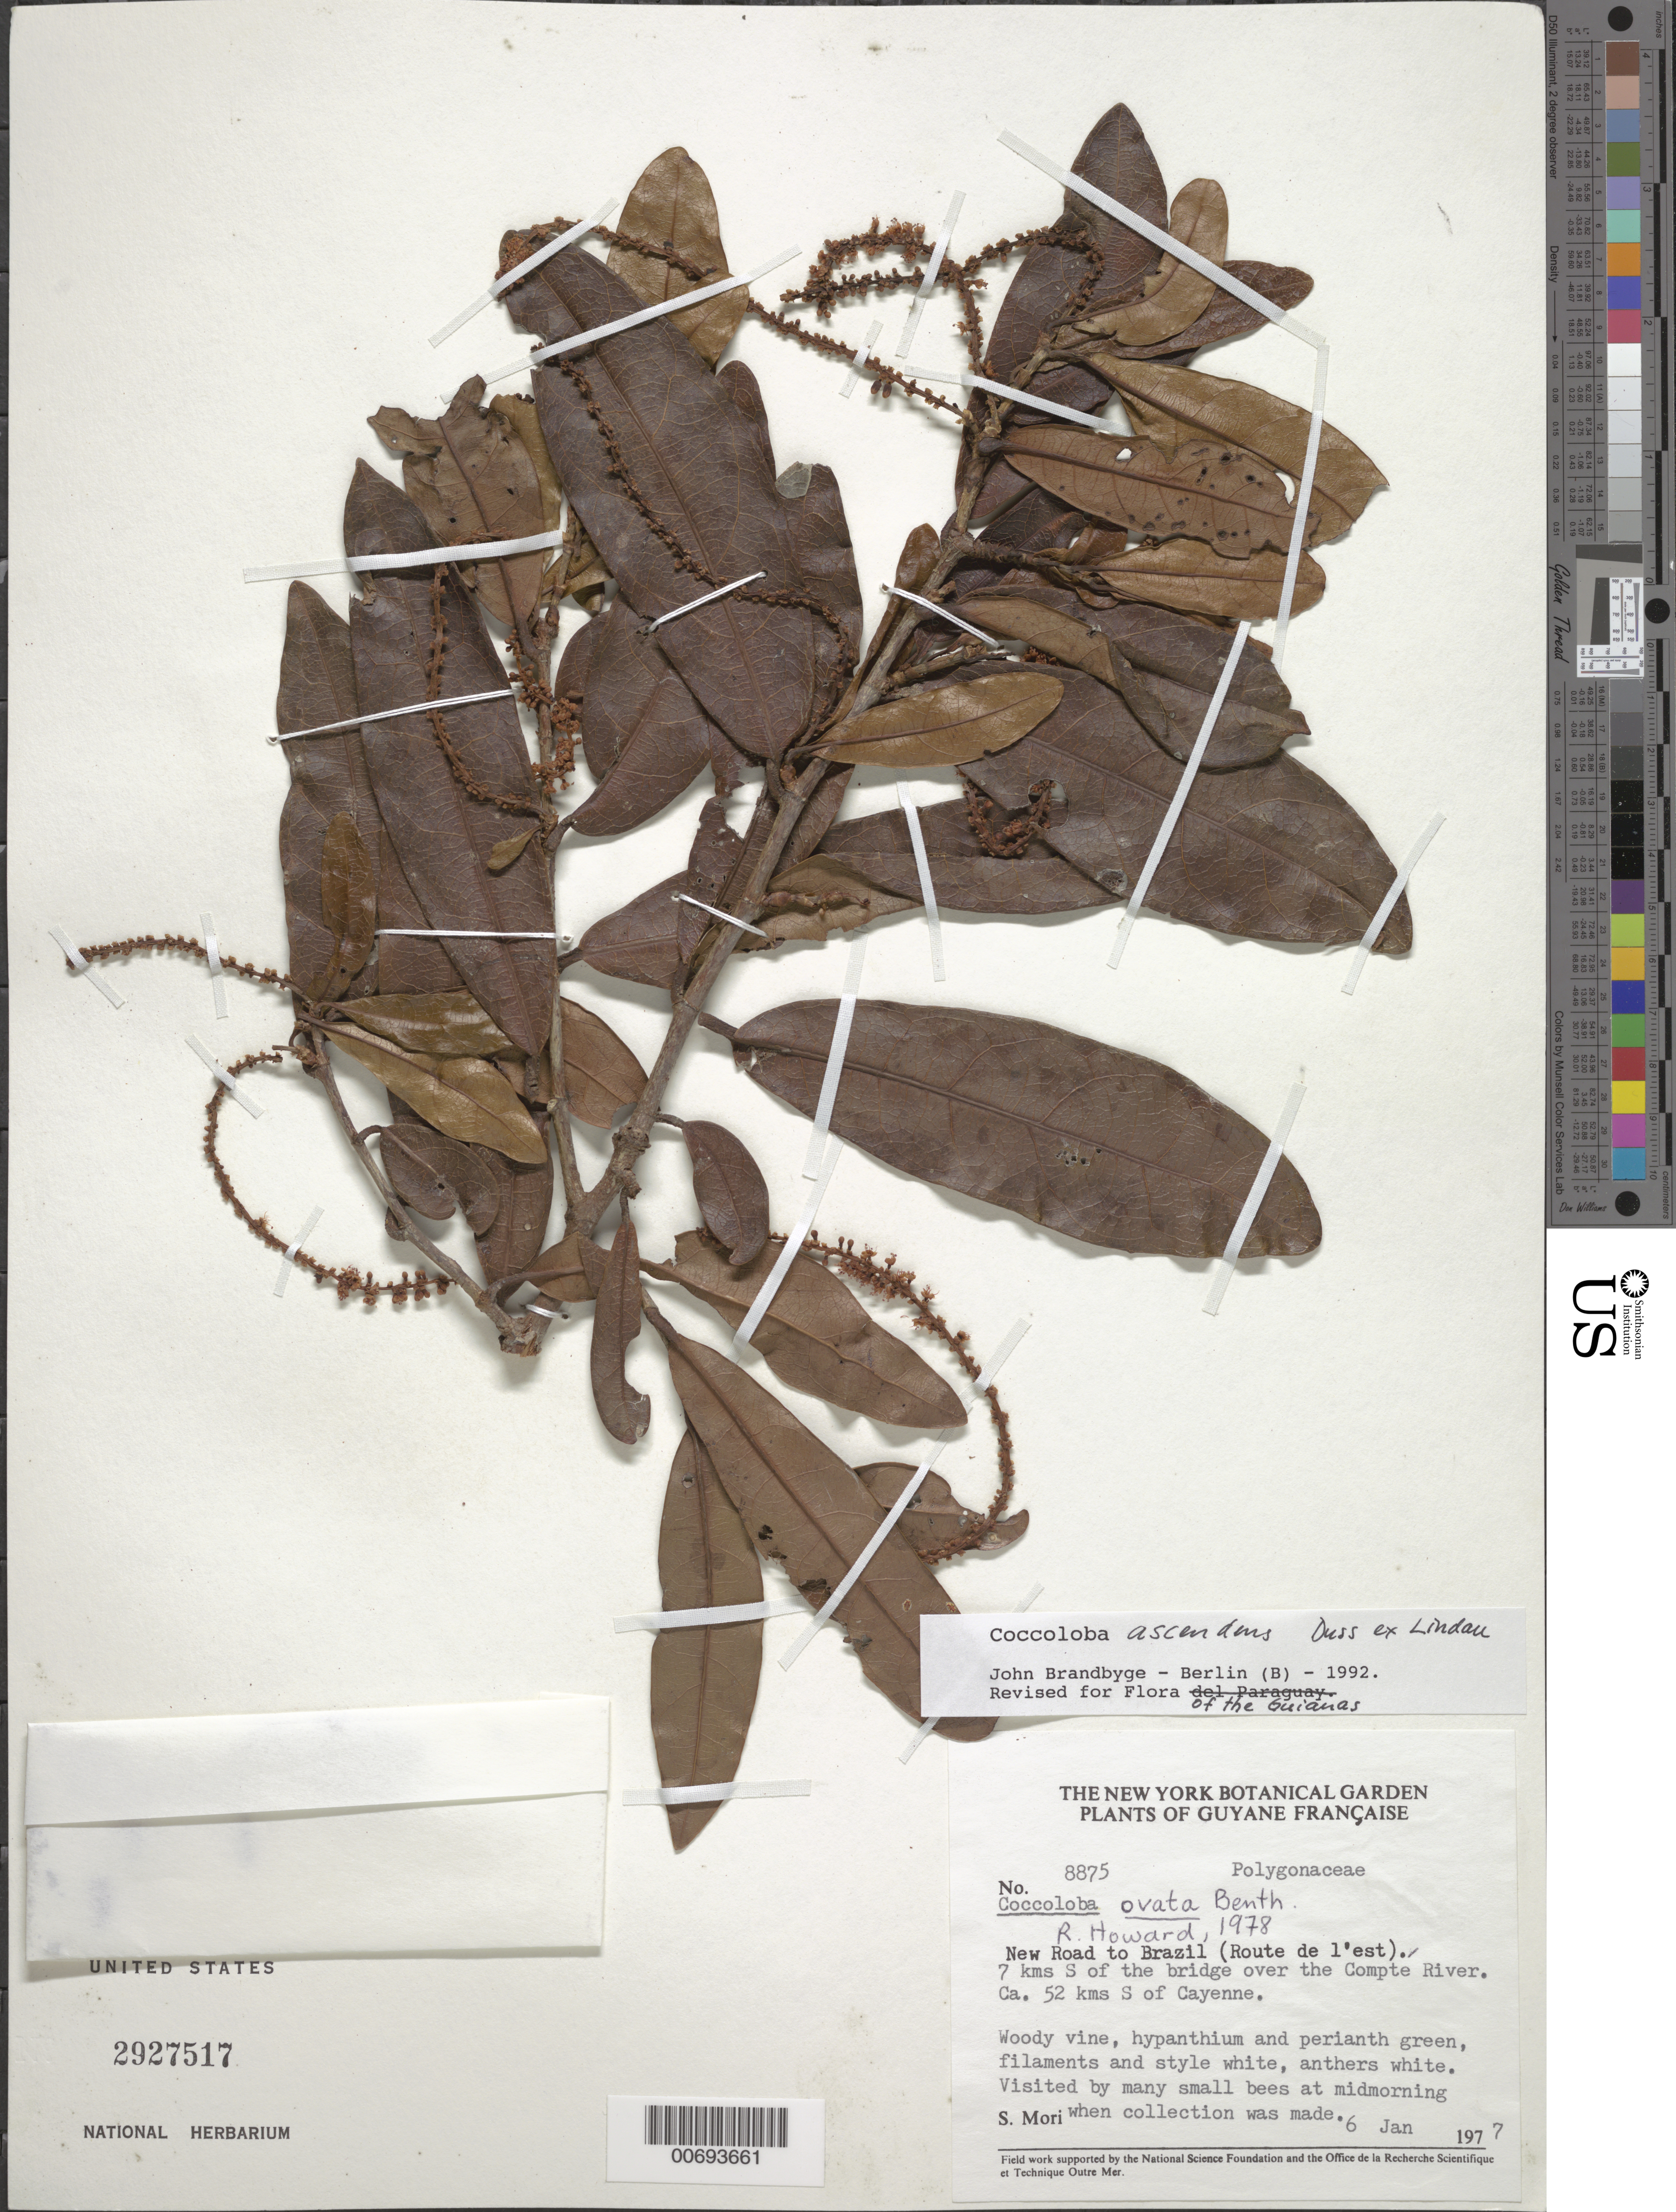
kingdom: Plantae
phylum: Tracheophyta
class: Magnoliopsida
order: Caryophyllales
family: Polygonaceae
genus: Coccoloba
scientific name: Coccoloba ovata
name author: Benth.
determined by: Howard, R. A.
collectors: S. Mori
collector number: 8875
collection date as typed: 6-Jan-77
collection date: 1977-01-06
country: French Guiana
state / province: Cayenne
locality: Cayenne, 52 km S of, on new road to Brazil (Route de l'est), 7 km S of bridge over Compte River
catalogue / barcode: US 2927517